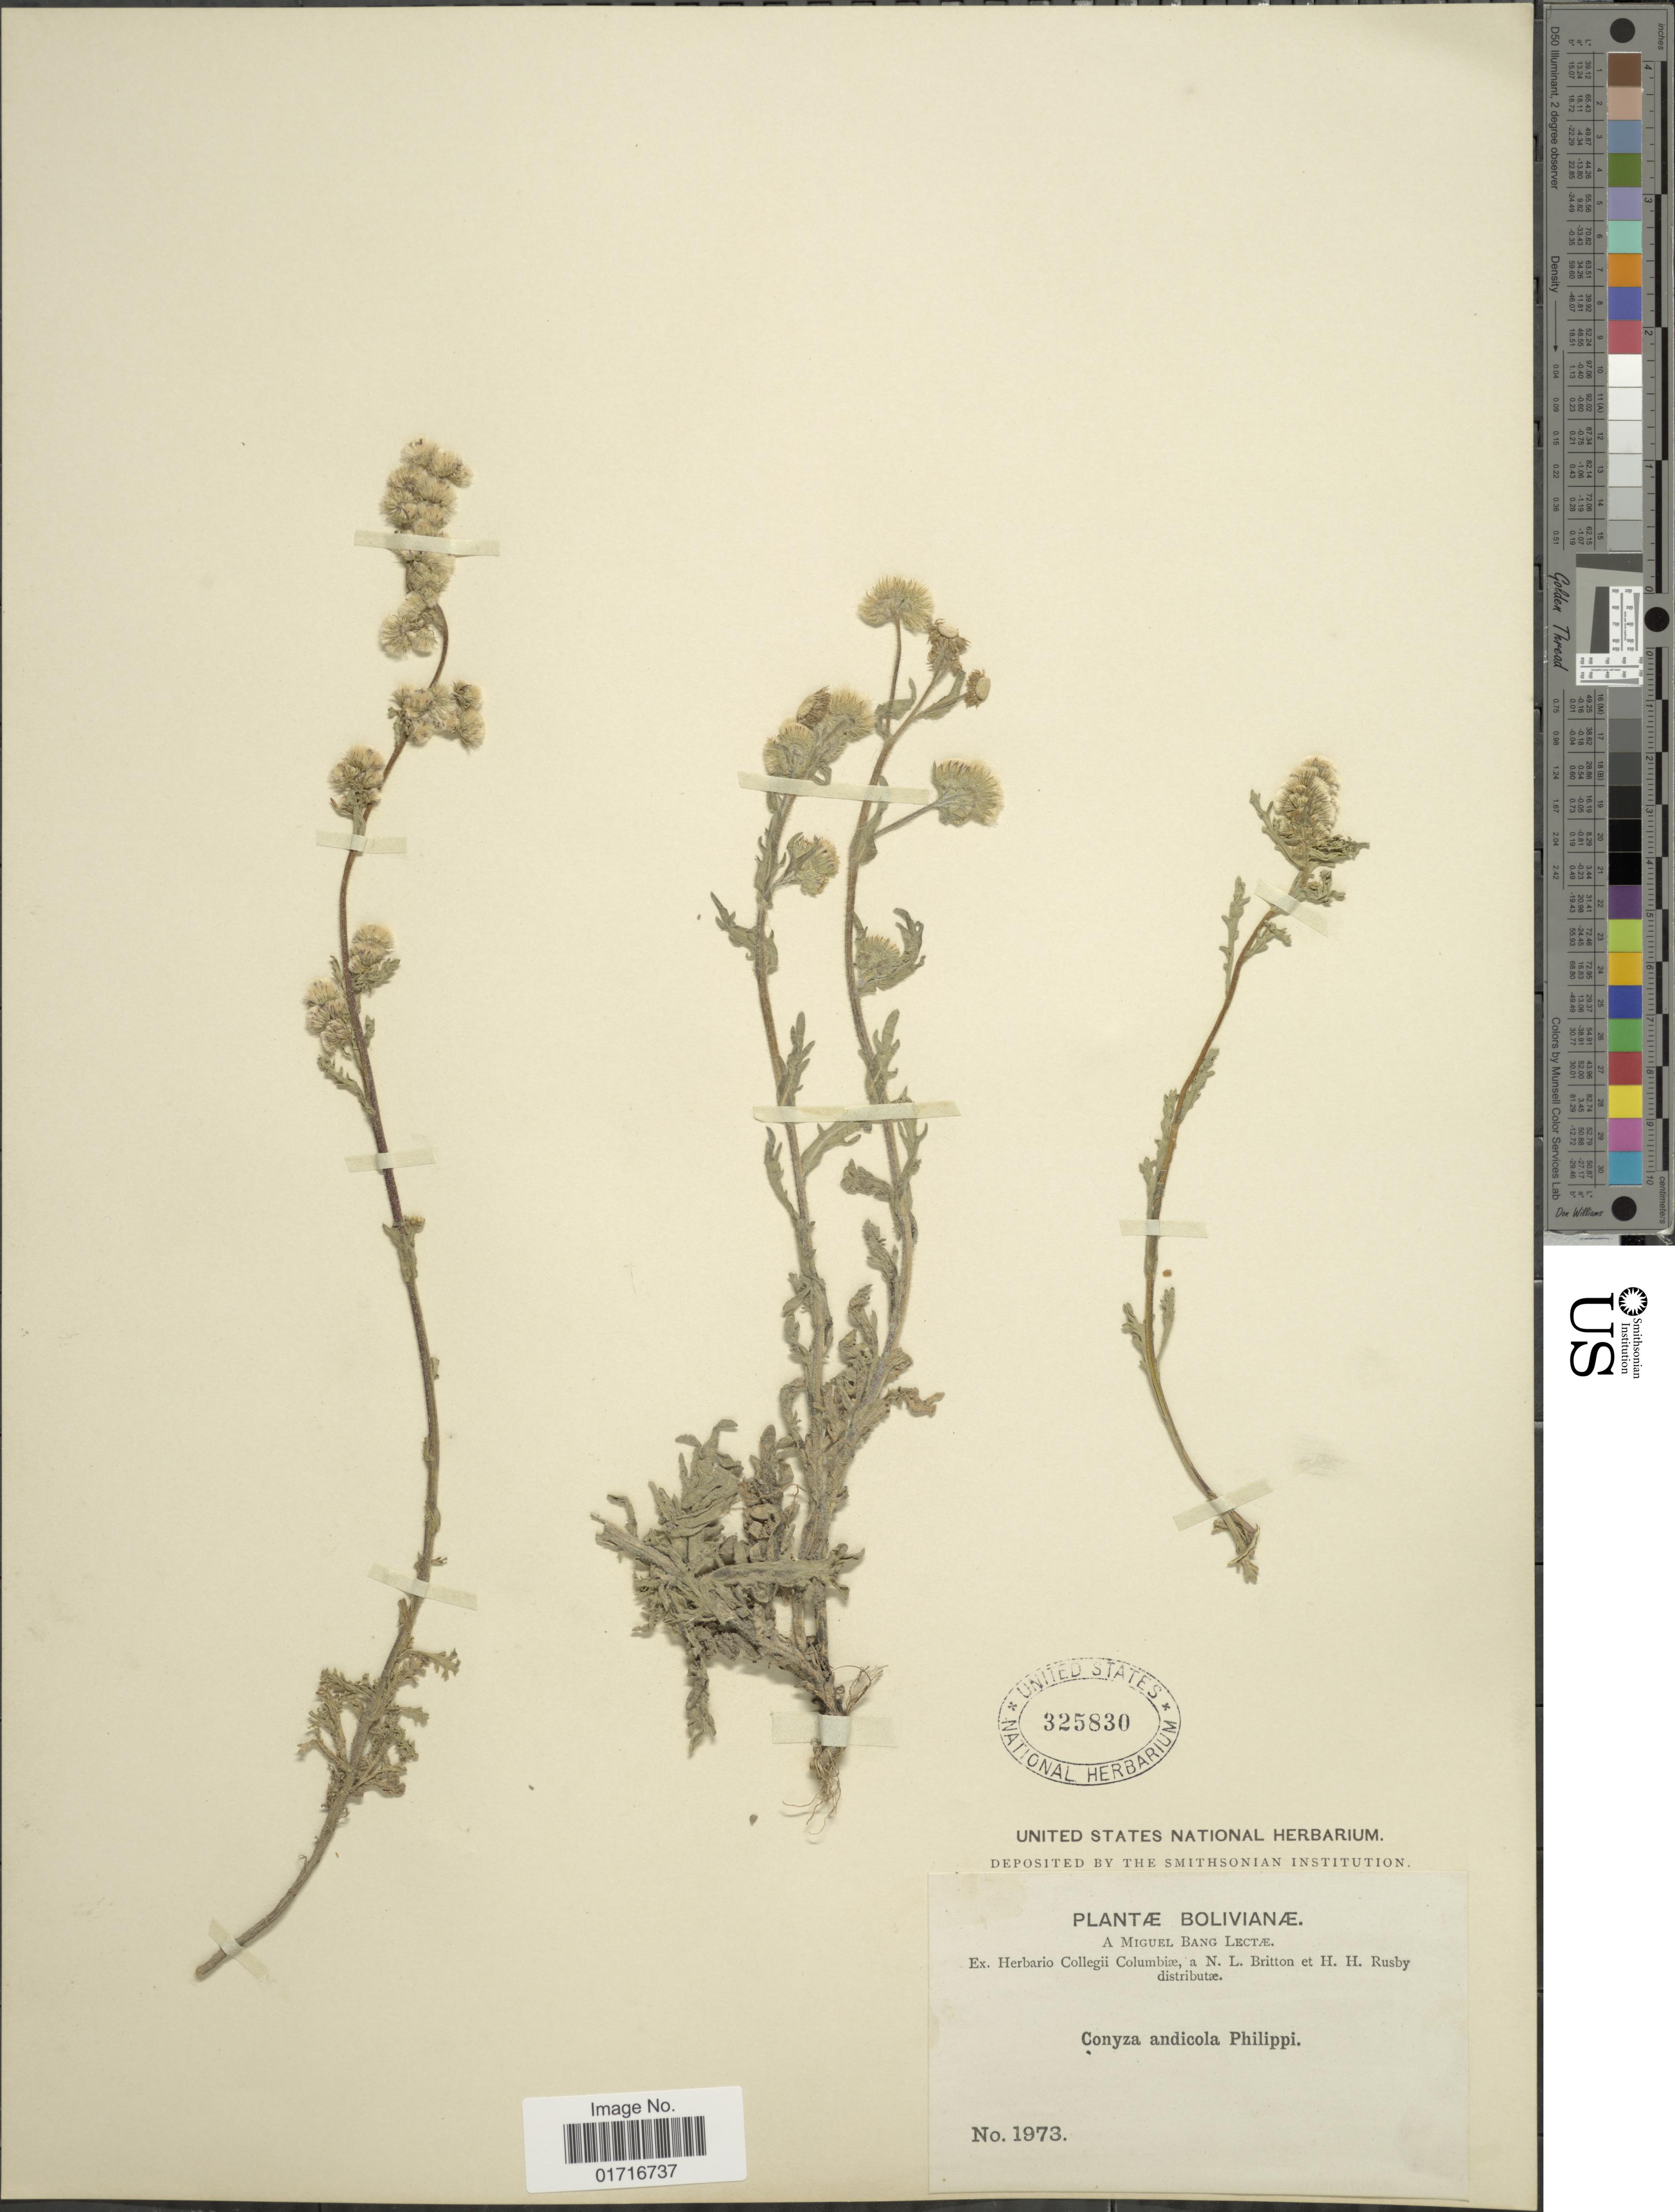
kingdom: Plantae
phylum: Tracheophyta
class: Magnoliopsida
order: Asterales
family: Asteraceae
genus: Conyza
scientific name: Conyza andicola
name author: Phil.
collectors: M. Bang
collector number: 1973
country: Bolivia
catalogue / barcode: US 325830